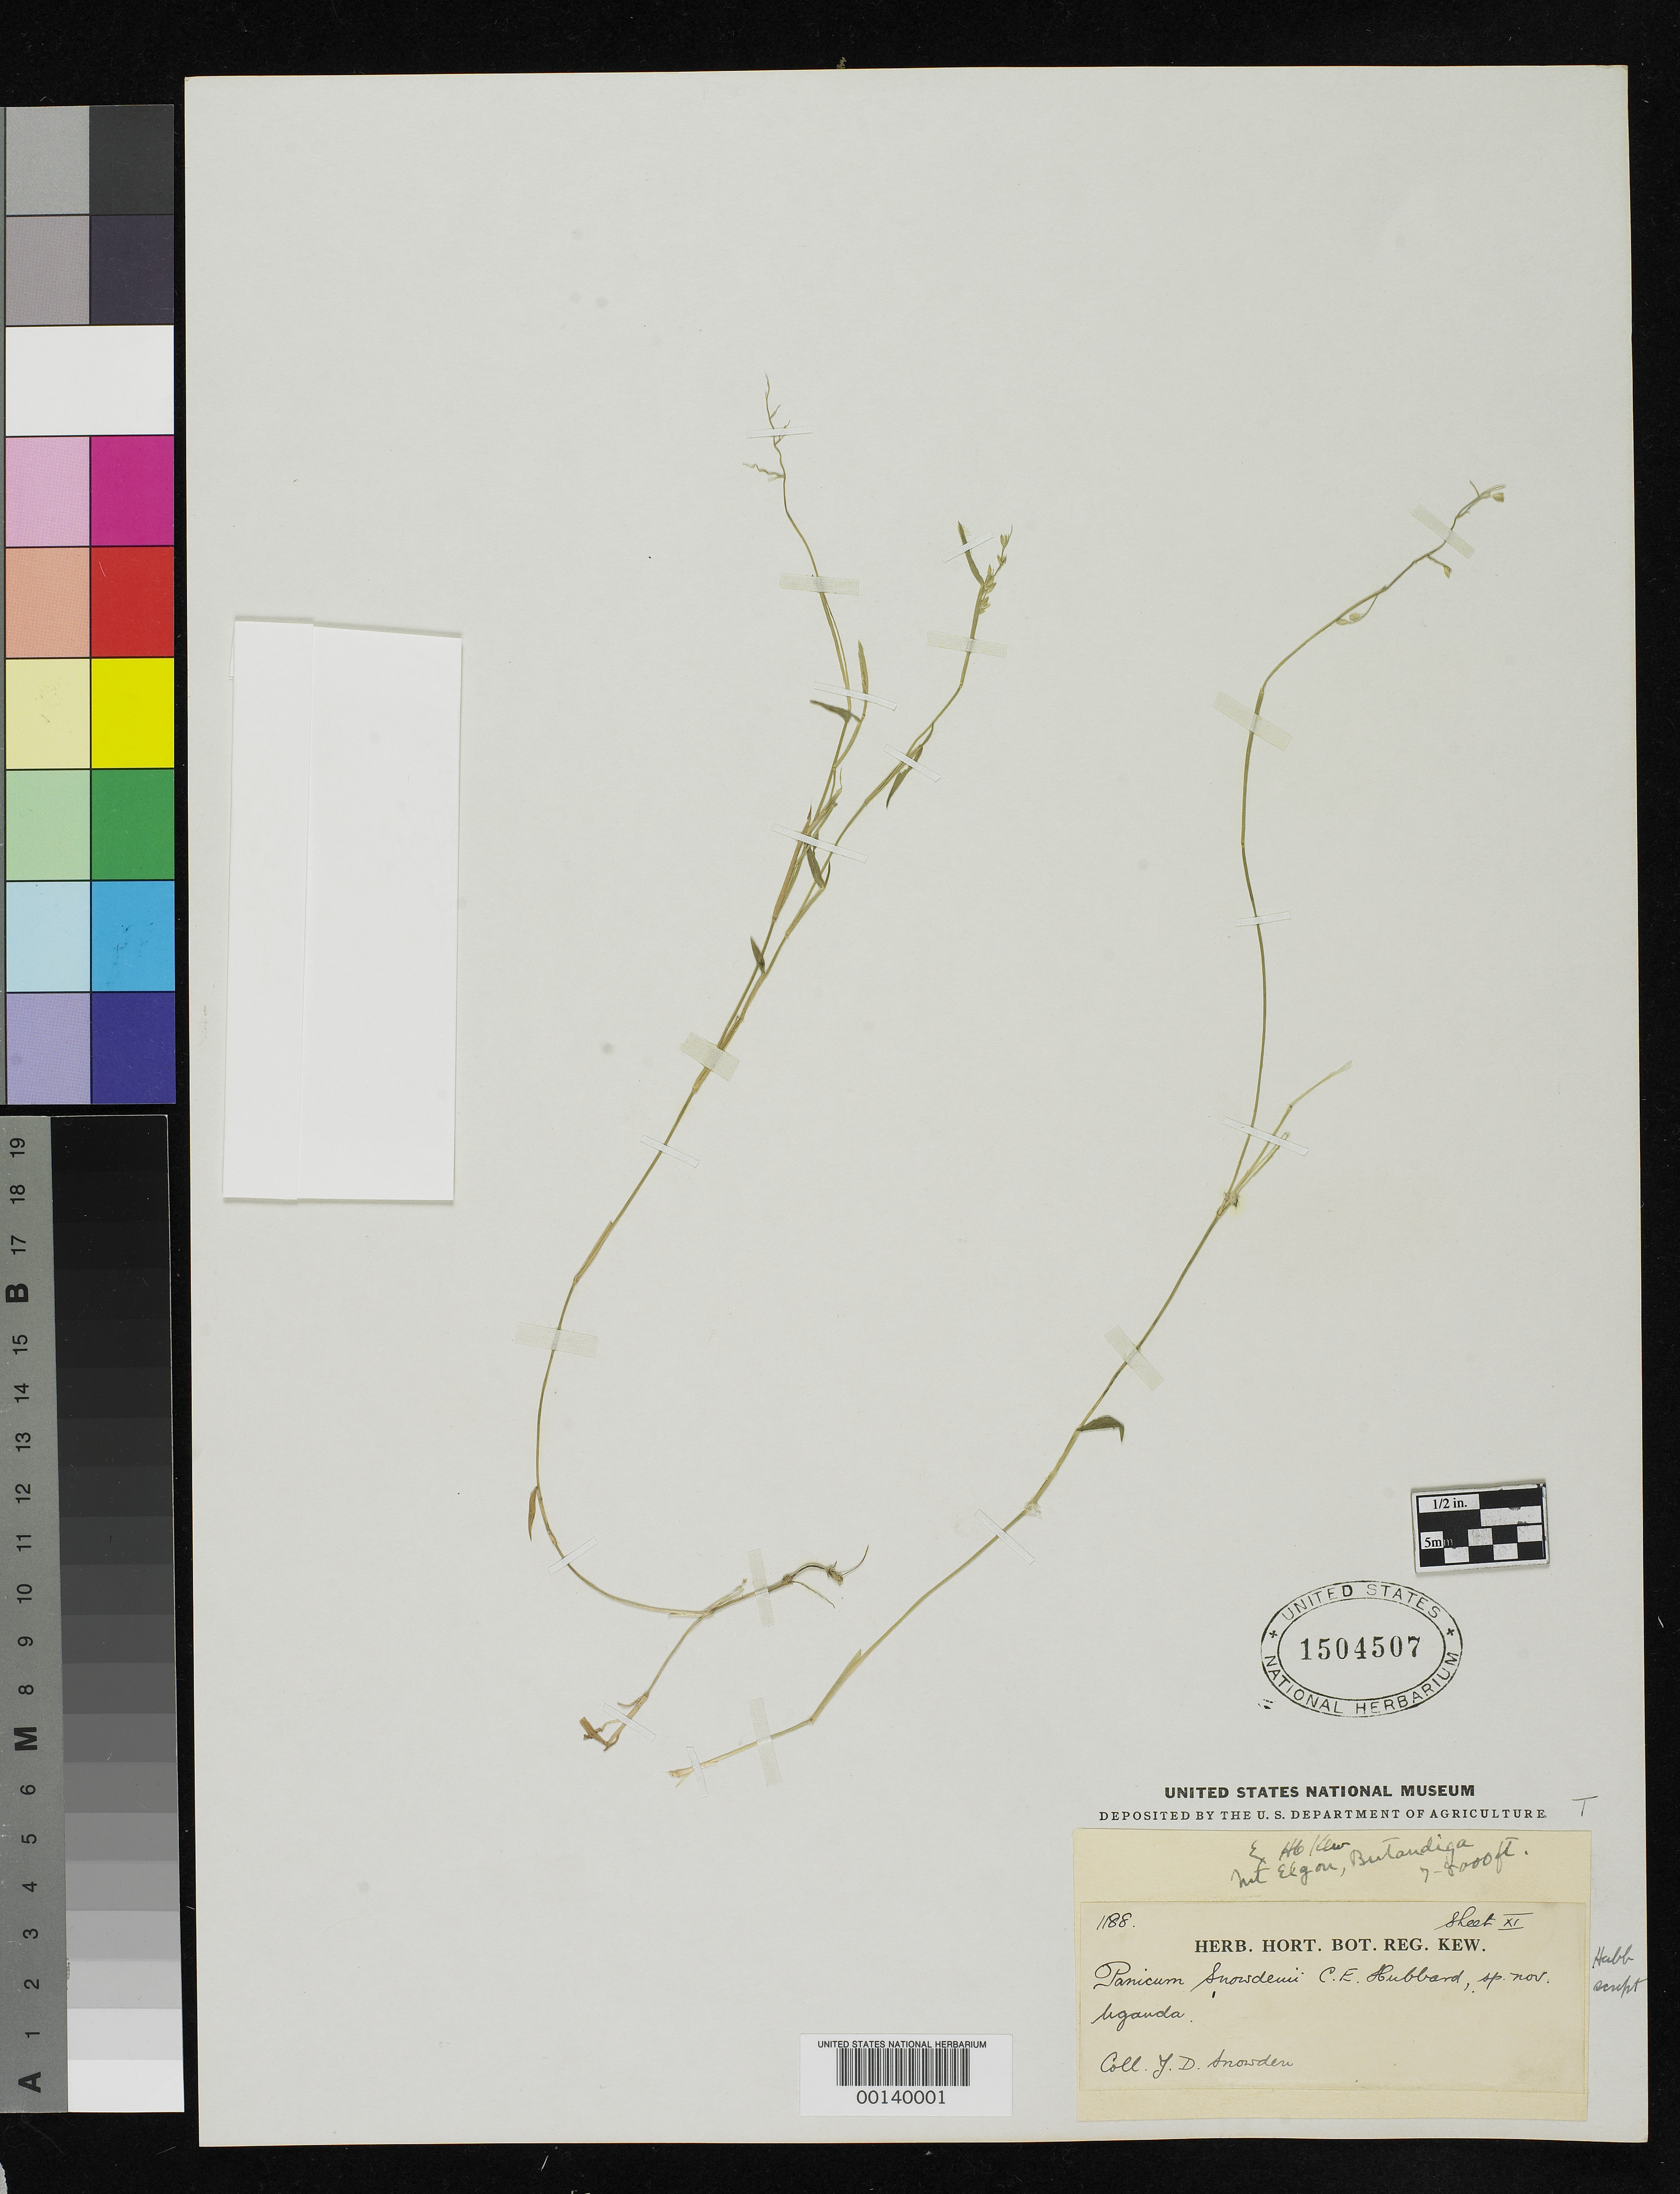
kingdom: Plantae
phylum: Tracheophyta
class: Liliopsida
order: Poales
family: Poaceae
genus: Panicum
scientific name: Panicum snowdenii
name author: C.E. Hubb.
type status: Isotype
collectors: J. D.Snowden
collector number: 1188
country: Uganda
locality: Mt. Elgon, Butandiga.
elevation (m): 2134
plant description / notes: Cited 1982 by W.D. Clayton & S.A. Renvoize in Fl. Trop. E. Africa.; "Sheet XI". "Ex Hb. Kew".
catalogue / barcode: US 1504507